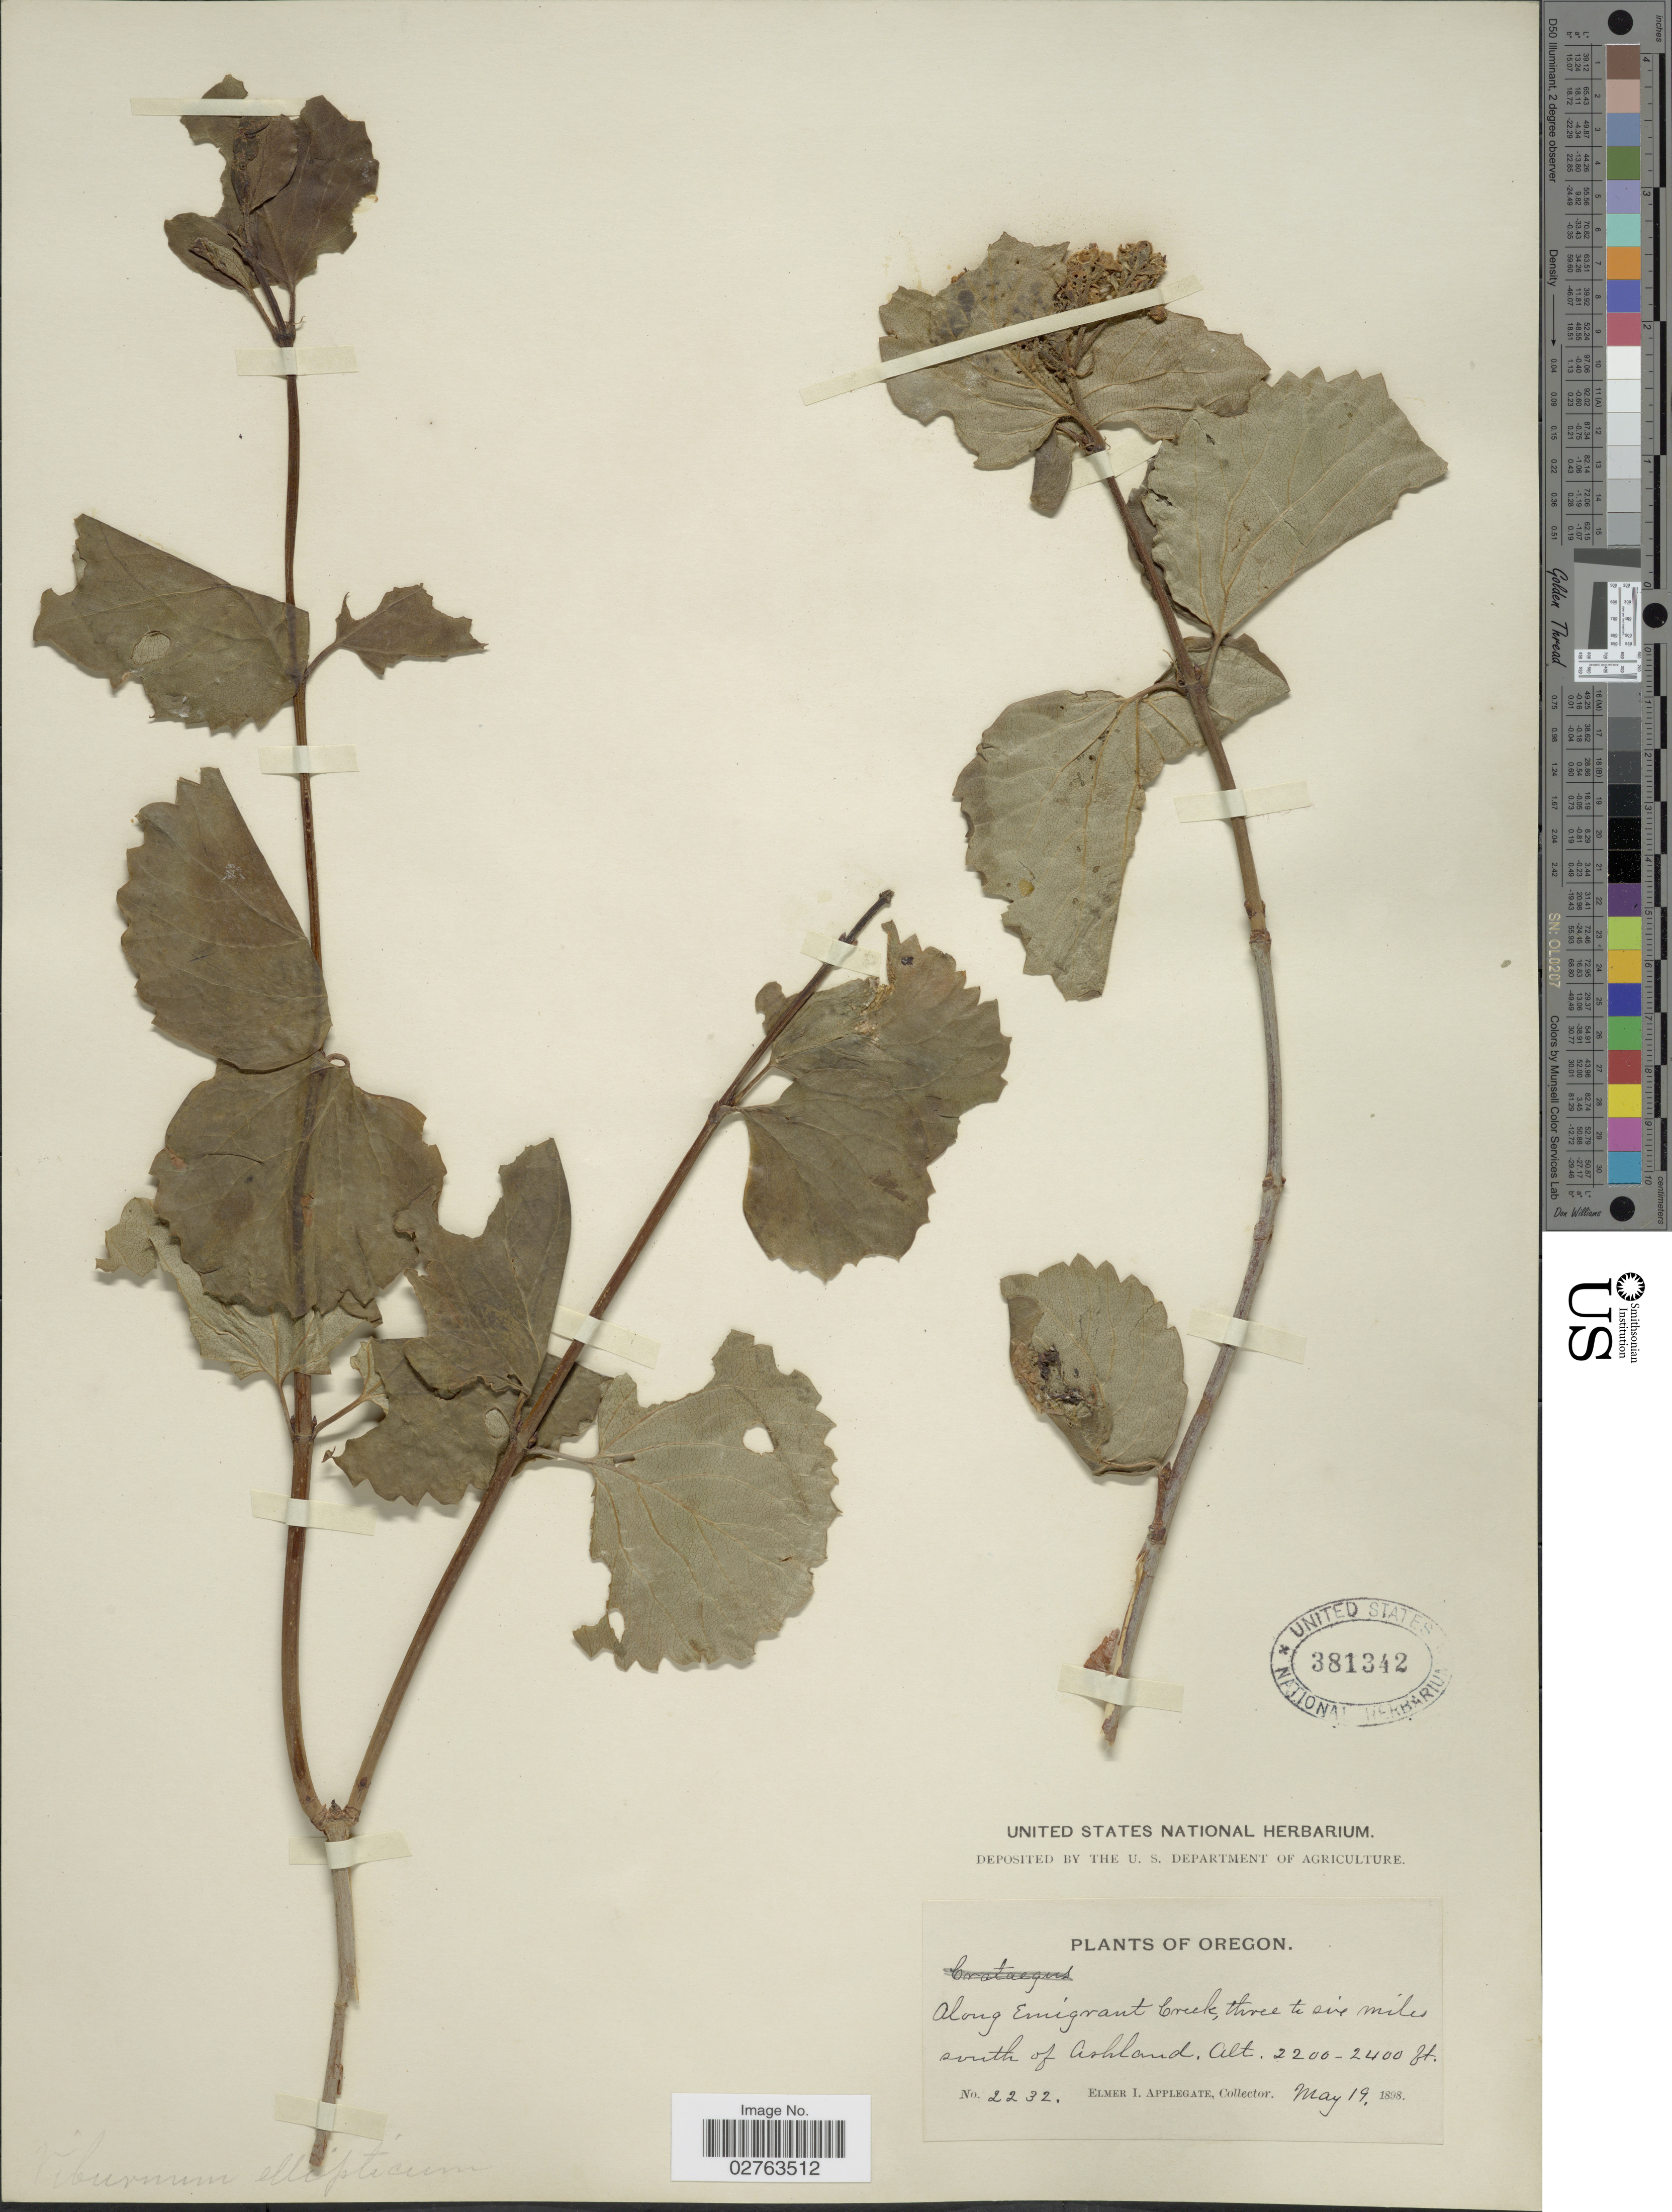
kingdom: Plantae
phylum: Tracheophyta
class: Magnoliopsida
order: Dipsacales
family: Viburnaceae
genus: Viburnum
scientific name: Viburnum ellipticum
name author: Hook.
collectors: E. I. Applegate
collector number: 2232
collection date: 1898-05-19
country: United States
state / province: Oregon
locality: Along Emigrant Creek, three to six miles south of Ashland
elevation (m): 671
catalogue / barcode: US 381342